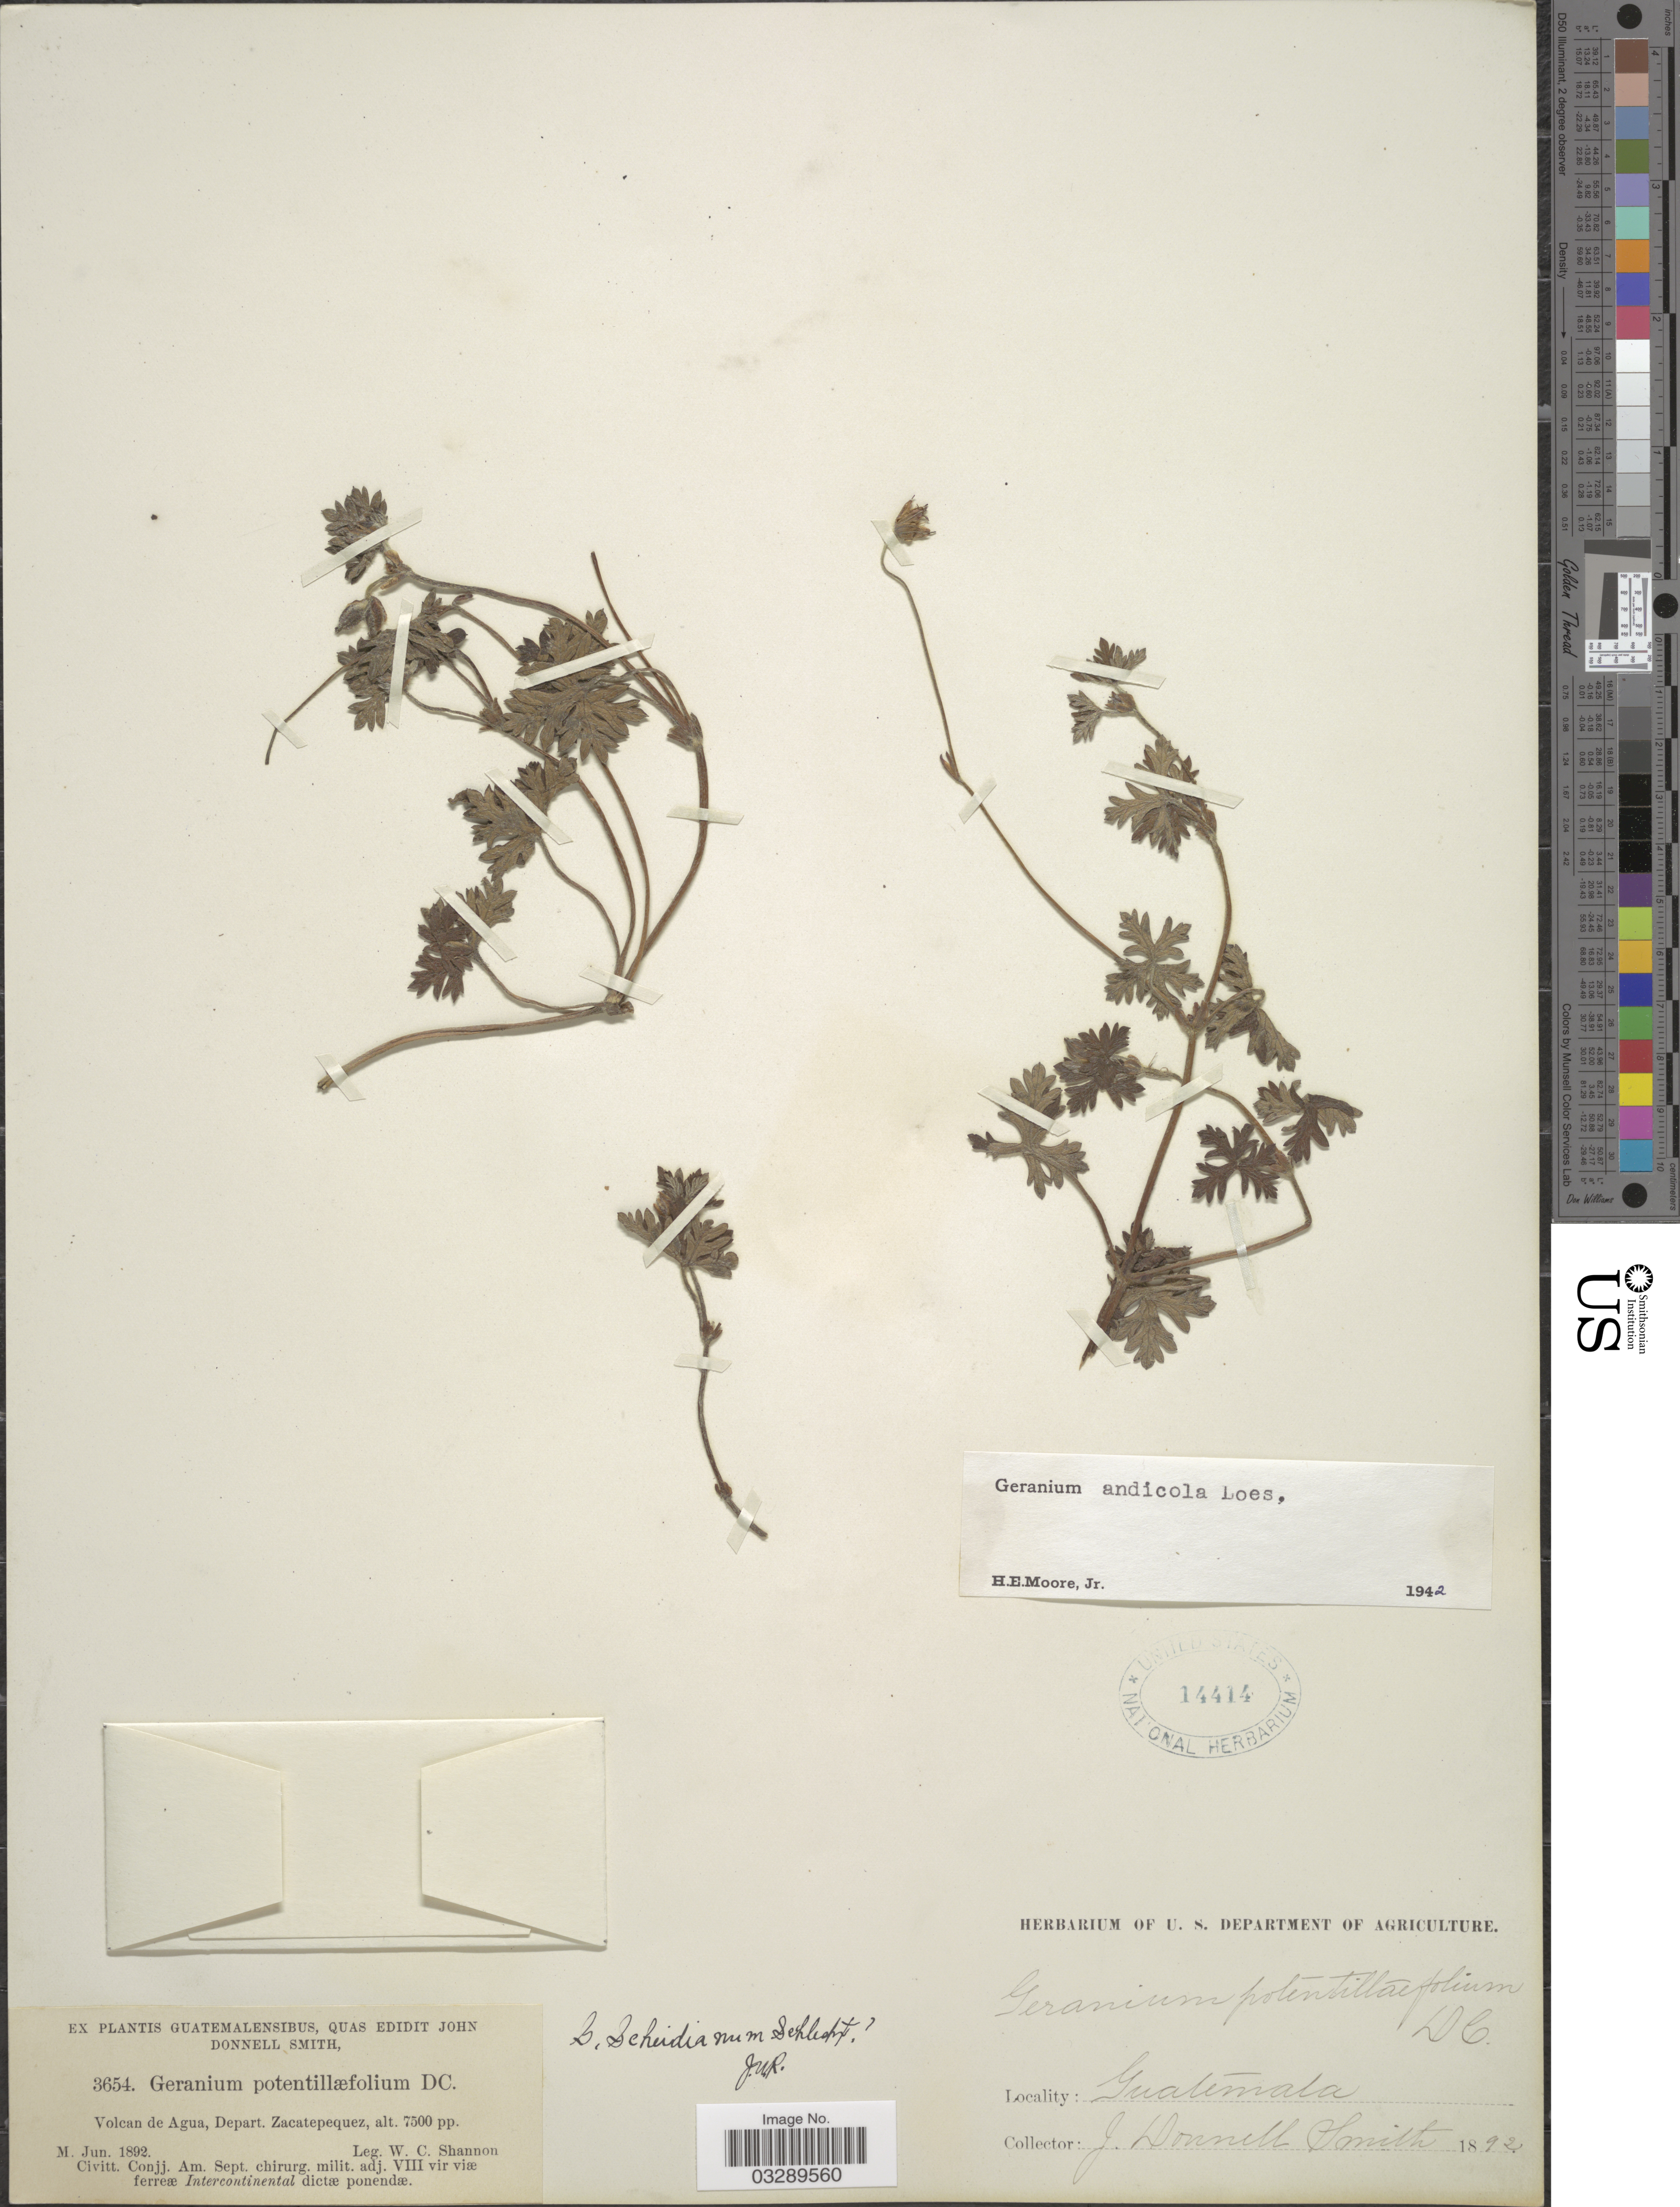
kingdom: Plantae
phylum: Tracheophyta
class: Magnoliopsida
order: Geraniales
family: Geraniaceae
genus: Geranium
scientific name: Geranium andicola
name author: Loes.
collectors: W. C. Shannon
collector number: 3654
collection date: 1892-06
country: Guatemala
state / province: Sacatepéquez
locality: Volcan de Agua, Depart. Zacatepequez.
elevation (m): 2286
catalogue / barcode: US 14414